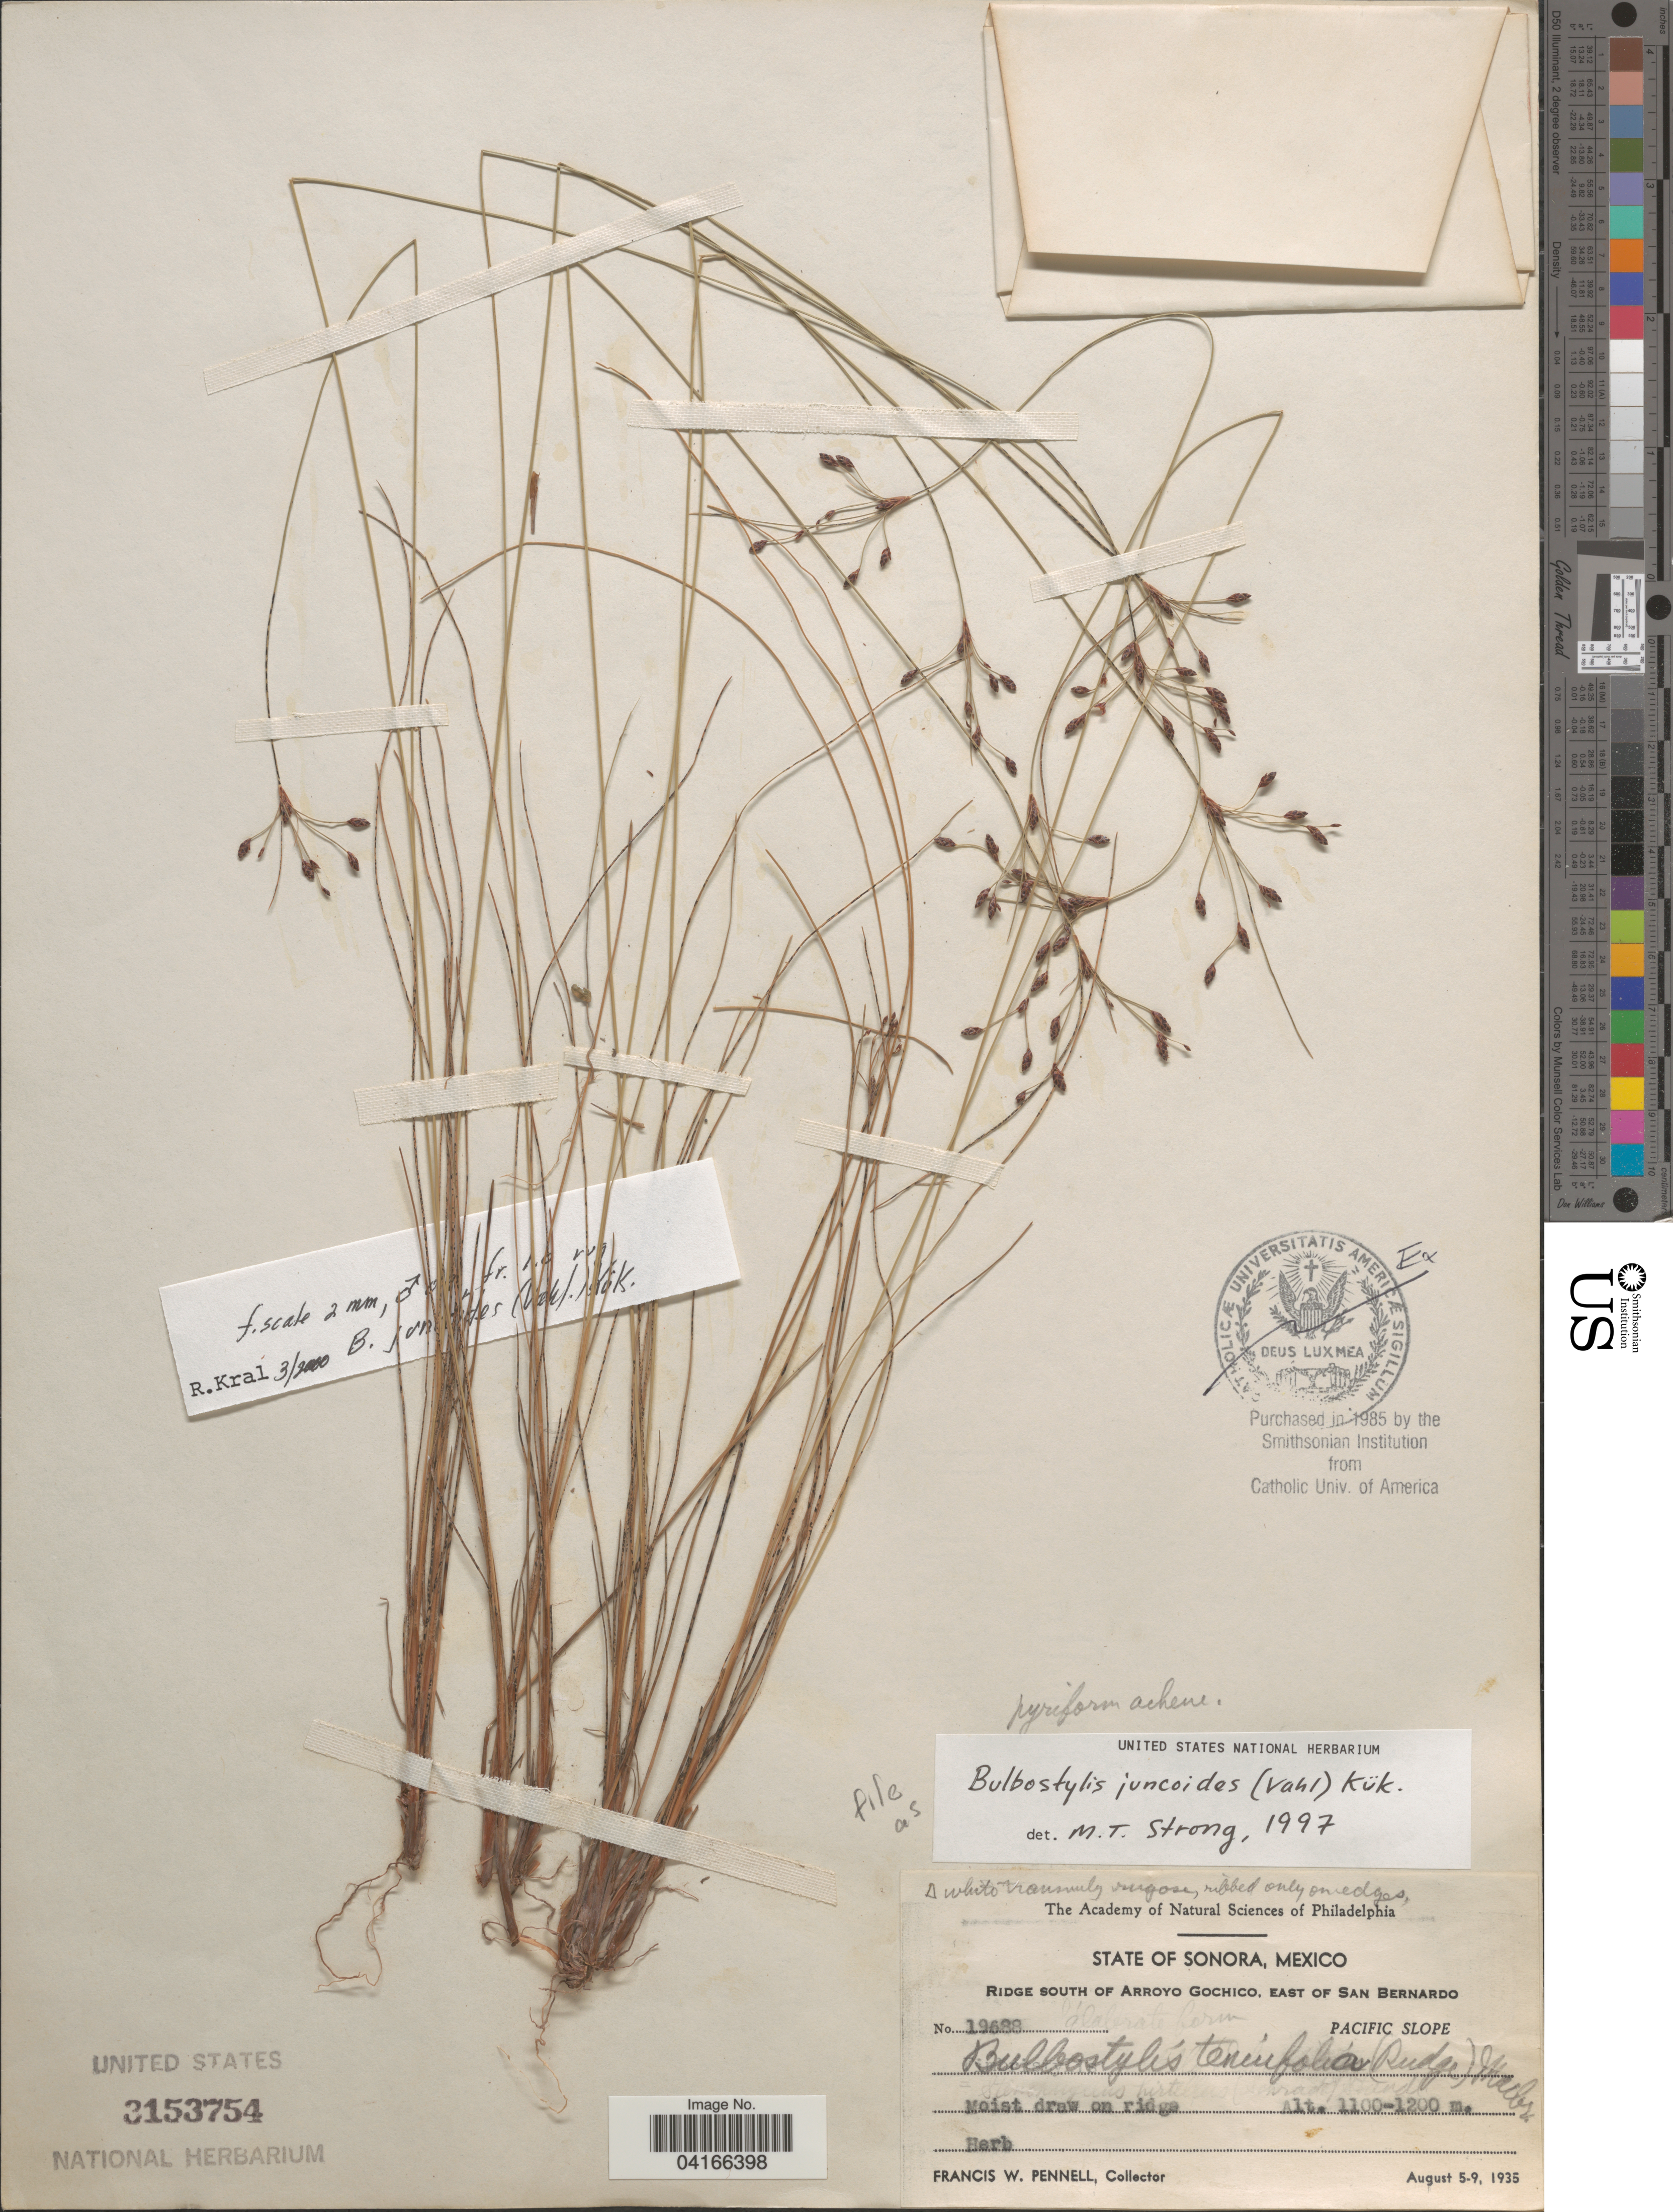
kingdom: Plantae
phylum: Tracheophyta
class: Liliopsida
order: Poales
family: Cyperaceae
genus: Bulbostylis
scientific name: Bulbostylis juncoides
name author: (Vahl) Kük. ex Herter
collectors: F. W. Pennell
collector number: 19688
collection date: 1935-08-05/1935-08-09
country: Mexico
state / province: Sonora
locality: Ridge south of Arroyo Gochico, east of San Bernardo. Pacific Slope.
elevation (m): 1100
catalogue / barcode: US 3153754